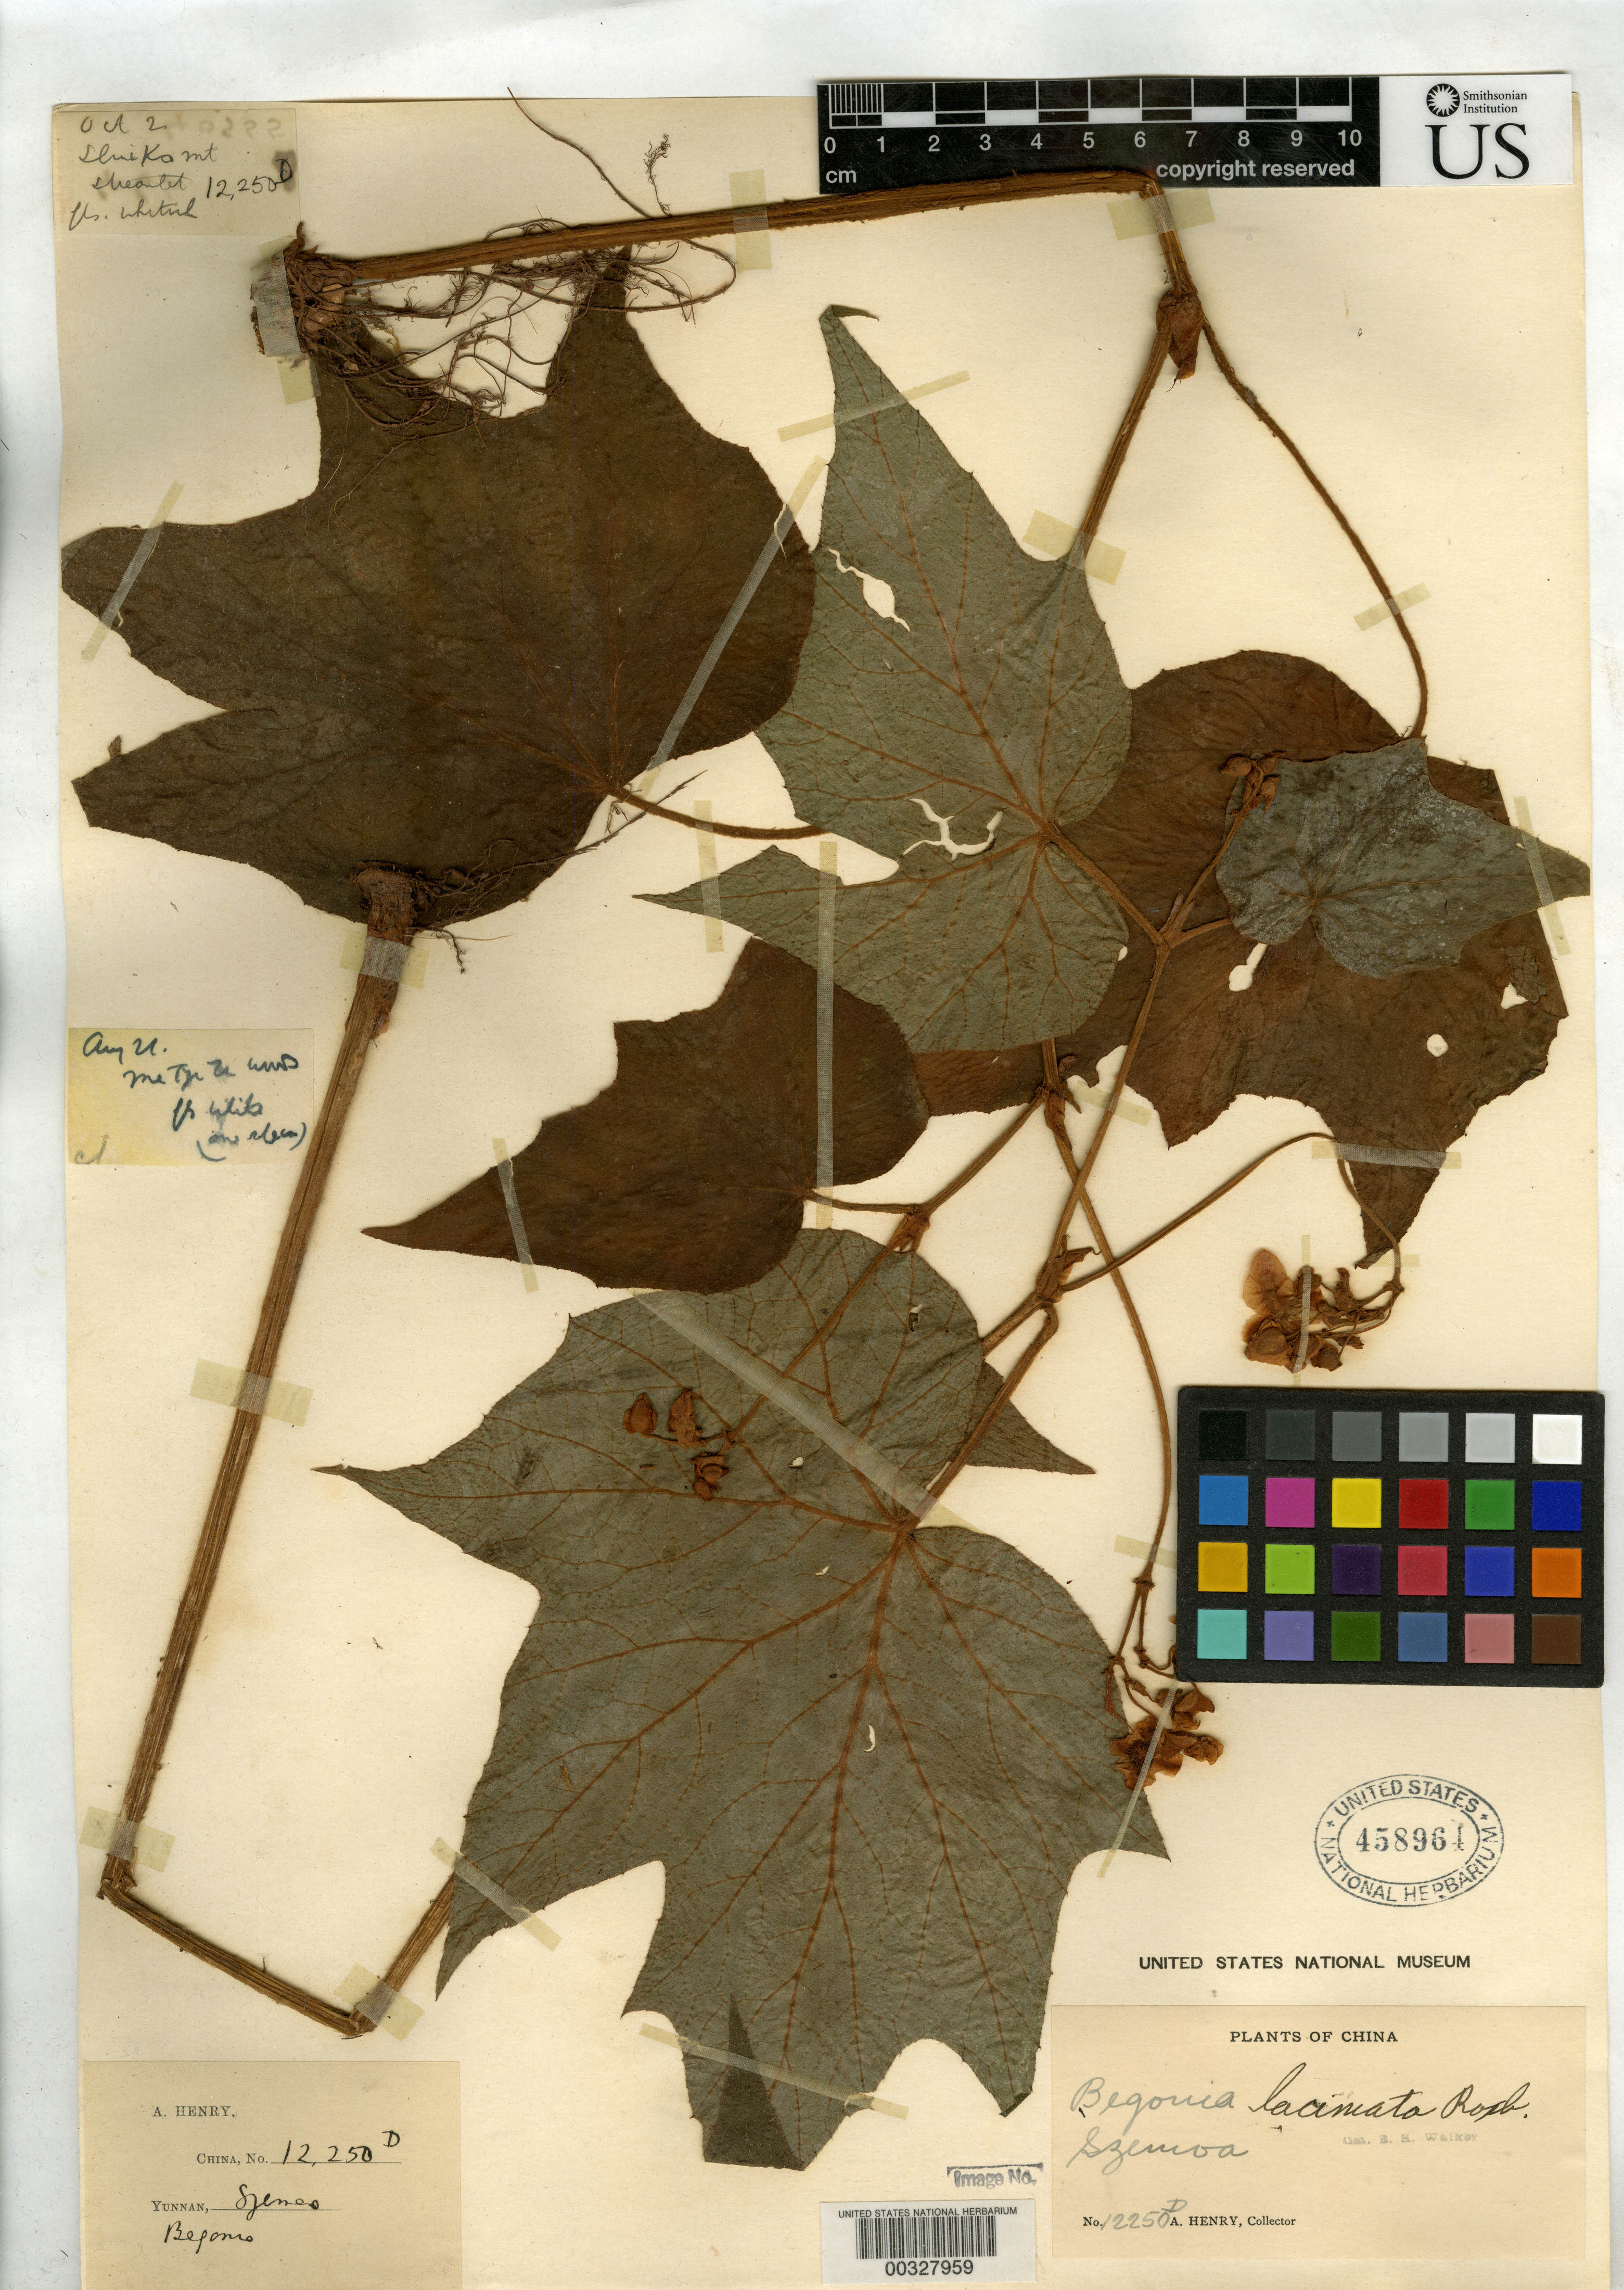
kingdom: Plantae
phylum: Tracheophyta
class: Magnoliopsida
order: Cucurbitales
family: Begoniaceae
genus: Begonia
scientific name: Begonia laciniata subsp. principalis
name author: Irmsch.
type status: Isosyntype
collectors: A. Henry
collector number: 12250 D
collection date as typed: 21 Aug ---- and 02 Oct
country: China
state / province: Yunnan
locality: Szemoa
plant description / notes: Sheet apparently mounted with two collections made on different dates.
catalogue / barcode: US 458964